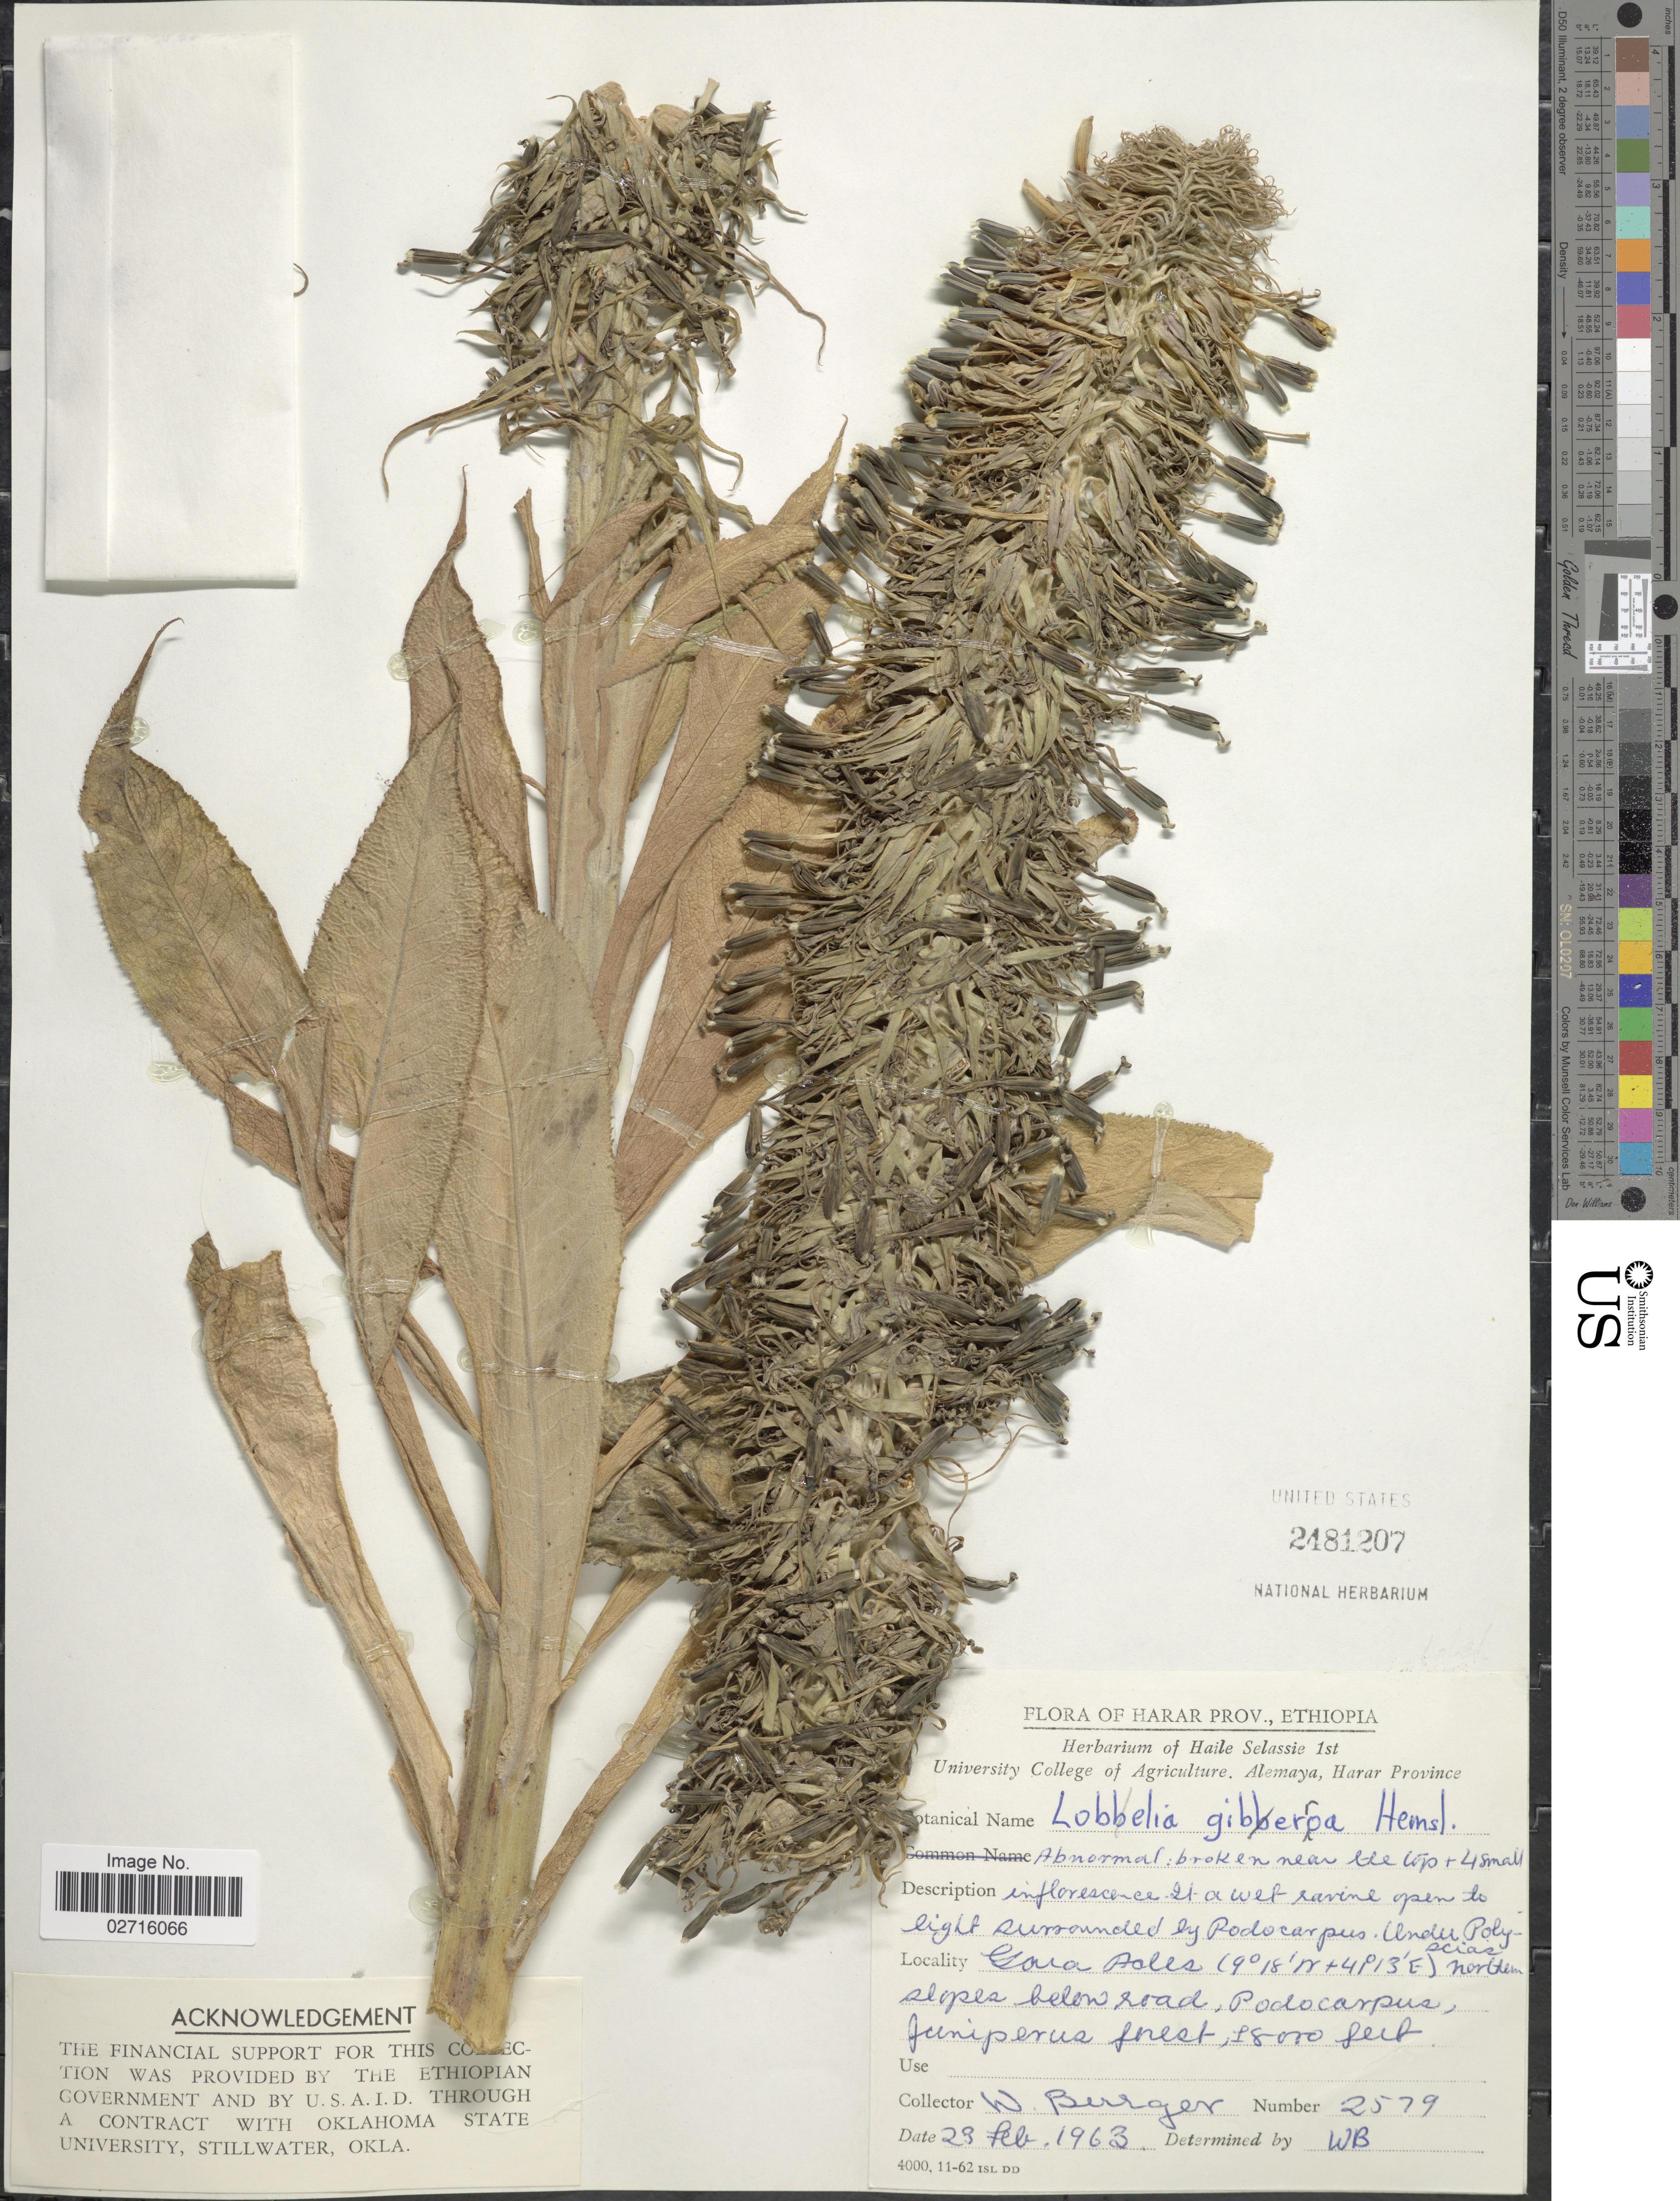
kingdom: Plantae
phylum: Tracheophyta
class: Magnoliopsida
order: Asterales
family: Campanulaceae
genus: Lobelia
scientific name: Lobelia giberroa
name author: Hemsl.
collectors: W. Burger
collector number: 2579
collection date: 1963-02-23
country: Ethiopia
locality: Harar Prov., Gara Aales northern slopes below road [interpreted]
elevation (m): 5486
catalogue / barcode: US 2481207